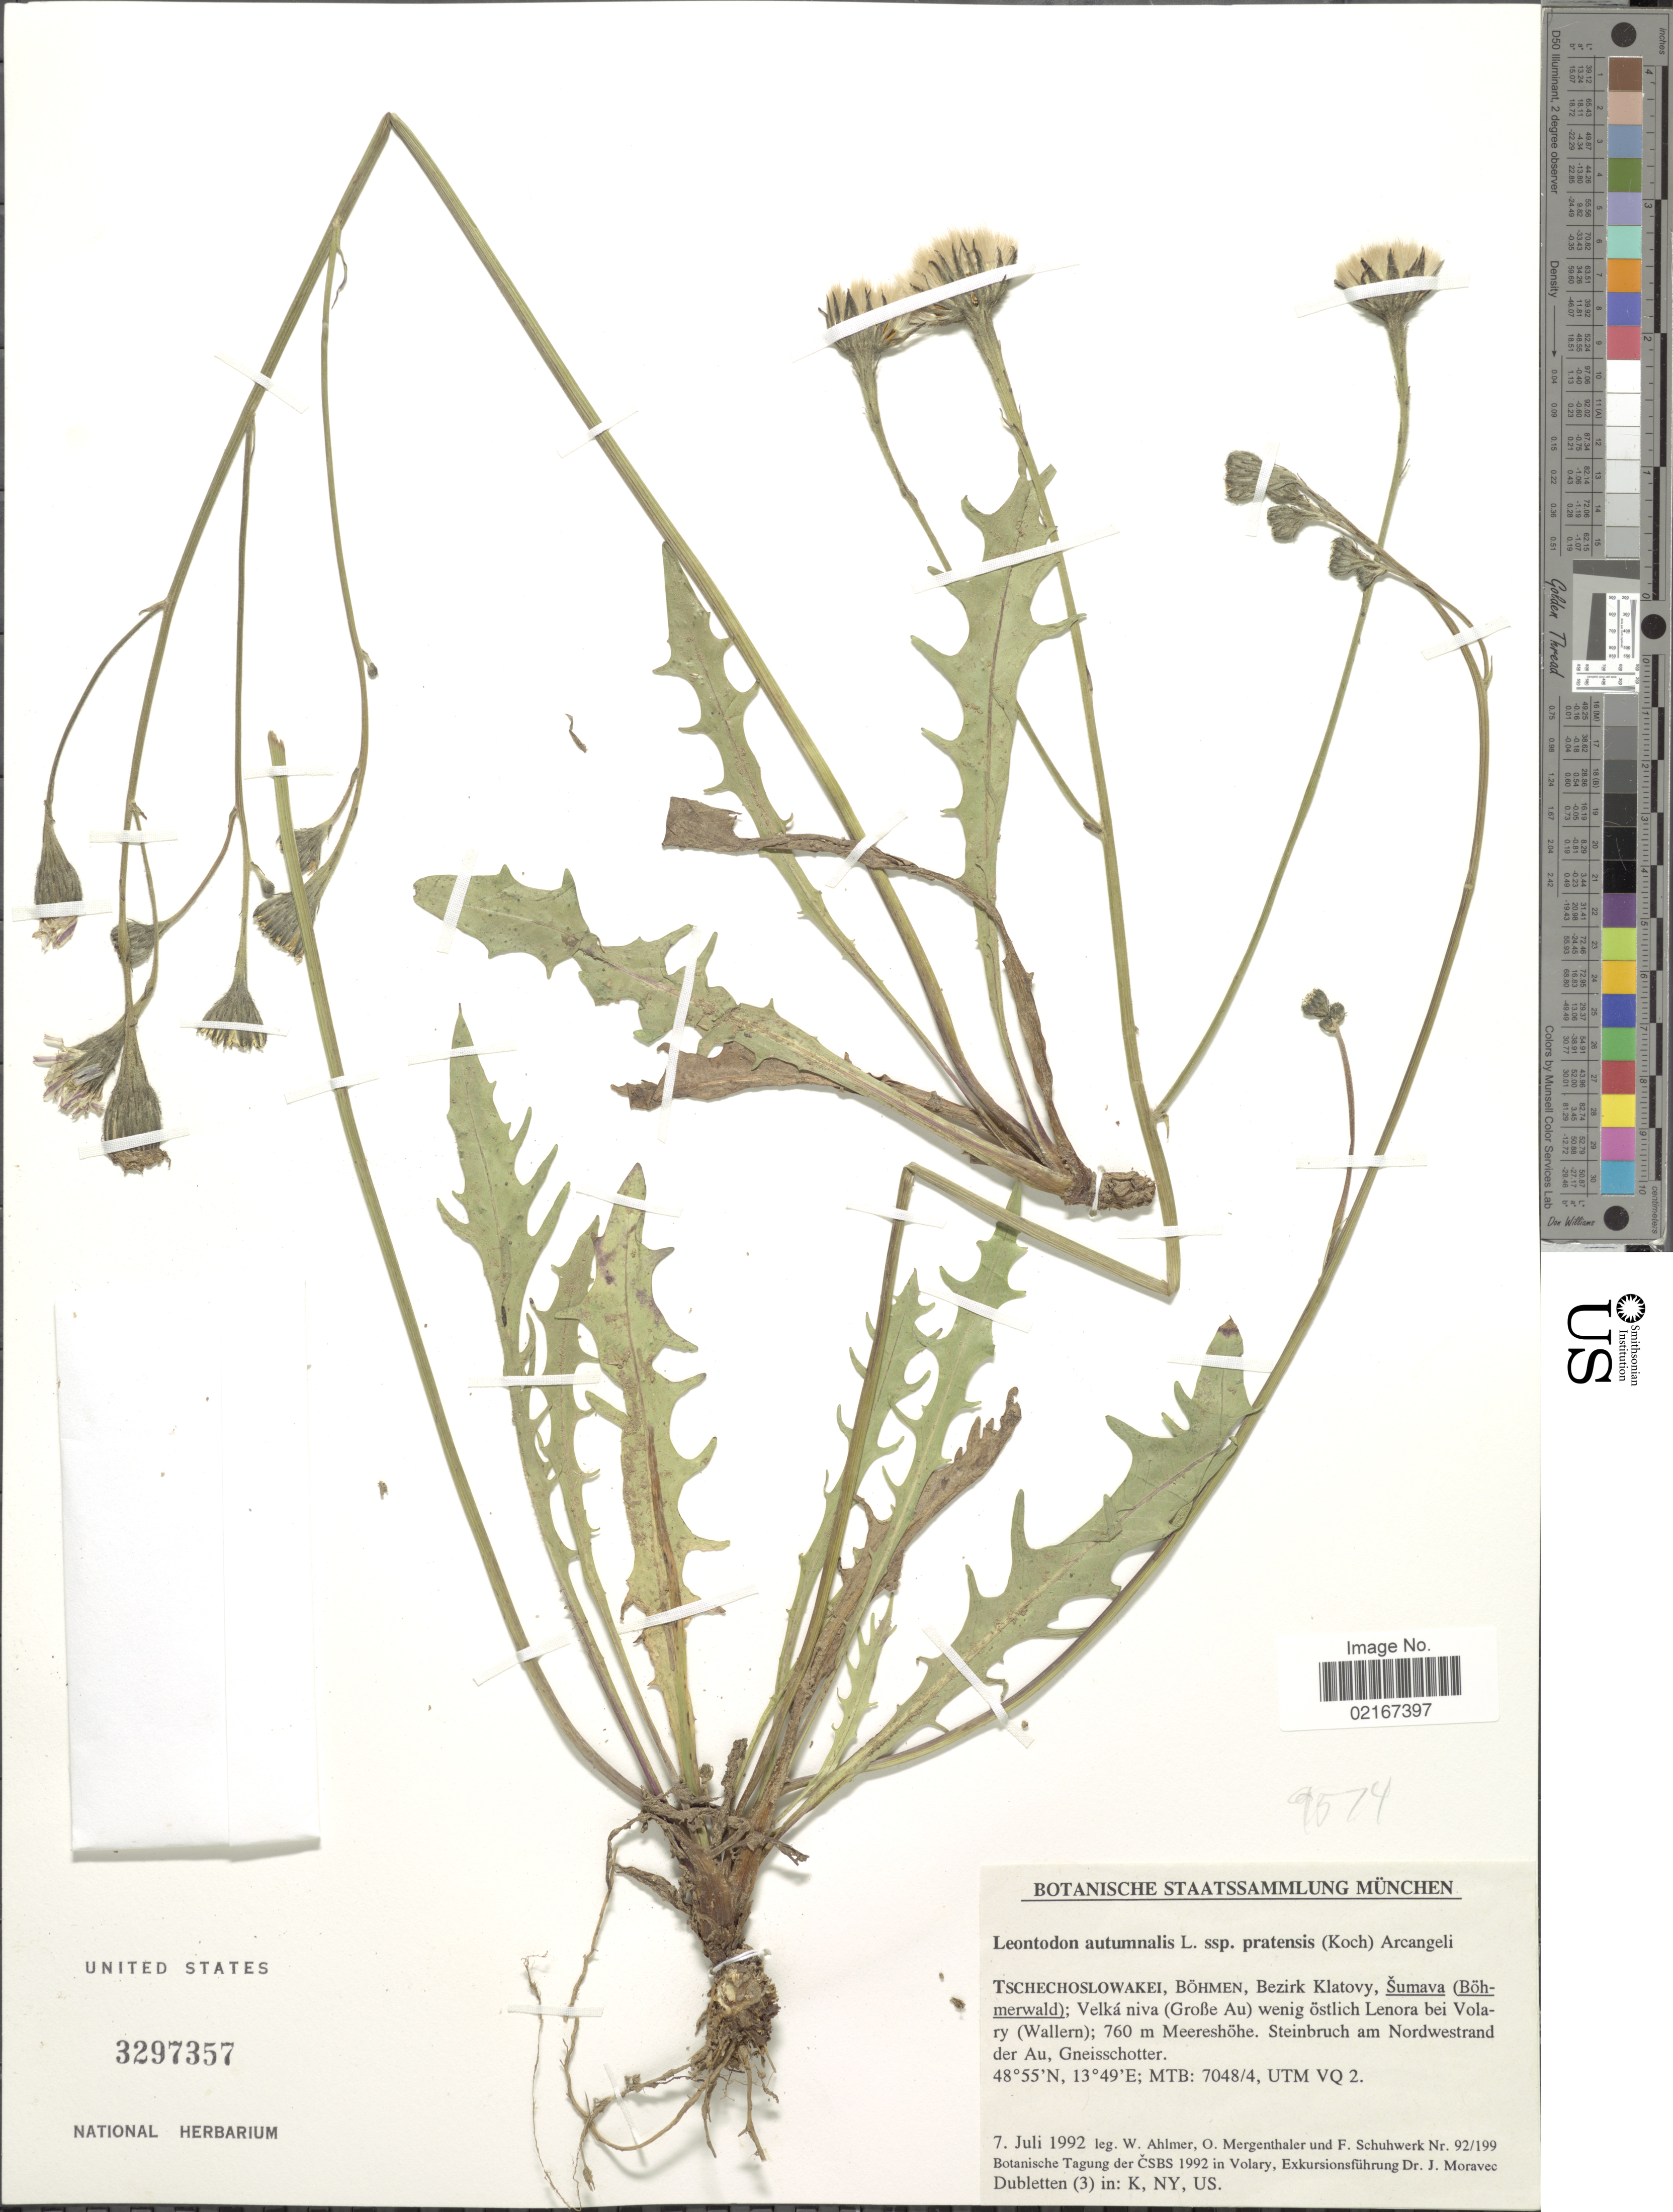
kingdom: Plantae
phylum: Tracheophyta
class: Magnoliopsida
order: Asterales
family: Asteraceae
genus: Leontodon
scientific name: Leontodon autumnalis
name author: L.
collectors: W. Ahlmer, O. Mergenthaler & Schuhwerk, F.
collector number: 92/199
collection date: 1992-07-07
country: Czechia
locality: Tschechoslowakei, Bohmen, Bezirk Klatovy, Sumava (Bohmerwald), Velka niva (Grobe Au) wenig ostlich Lenora bei Volary (Wallern), Steinbruch am Nordwestrand der Au, Gneisschotter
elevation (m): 760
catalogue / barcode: US 3297357